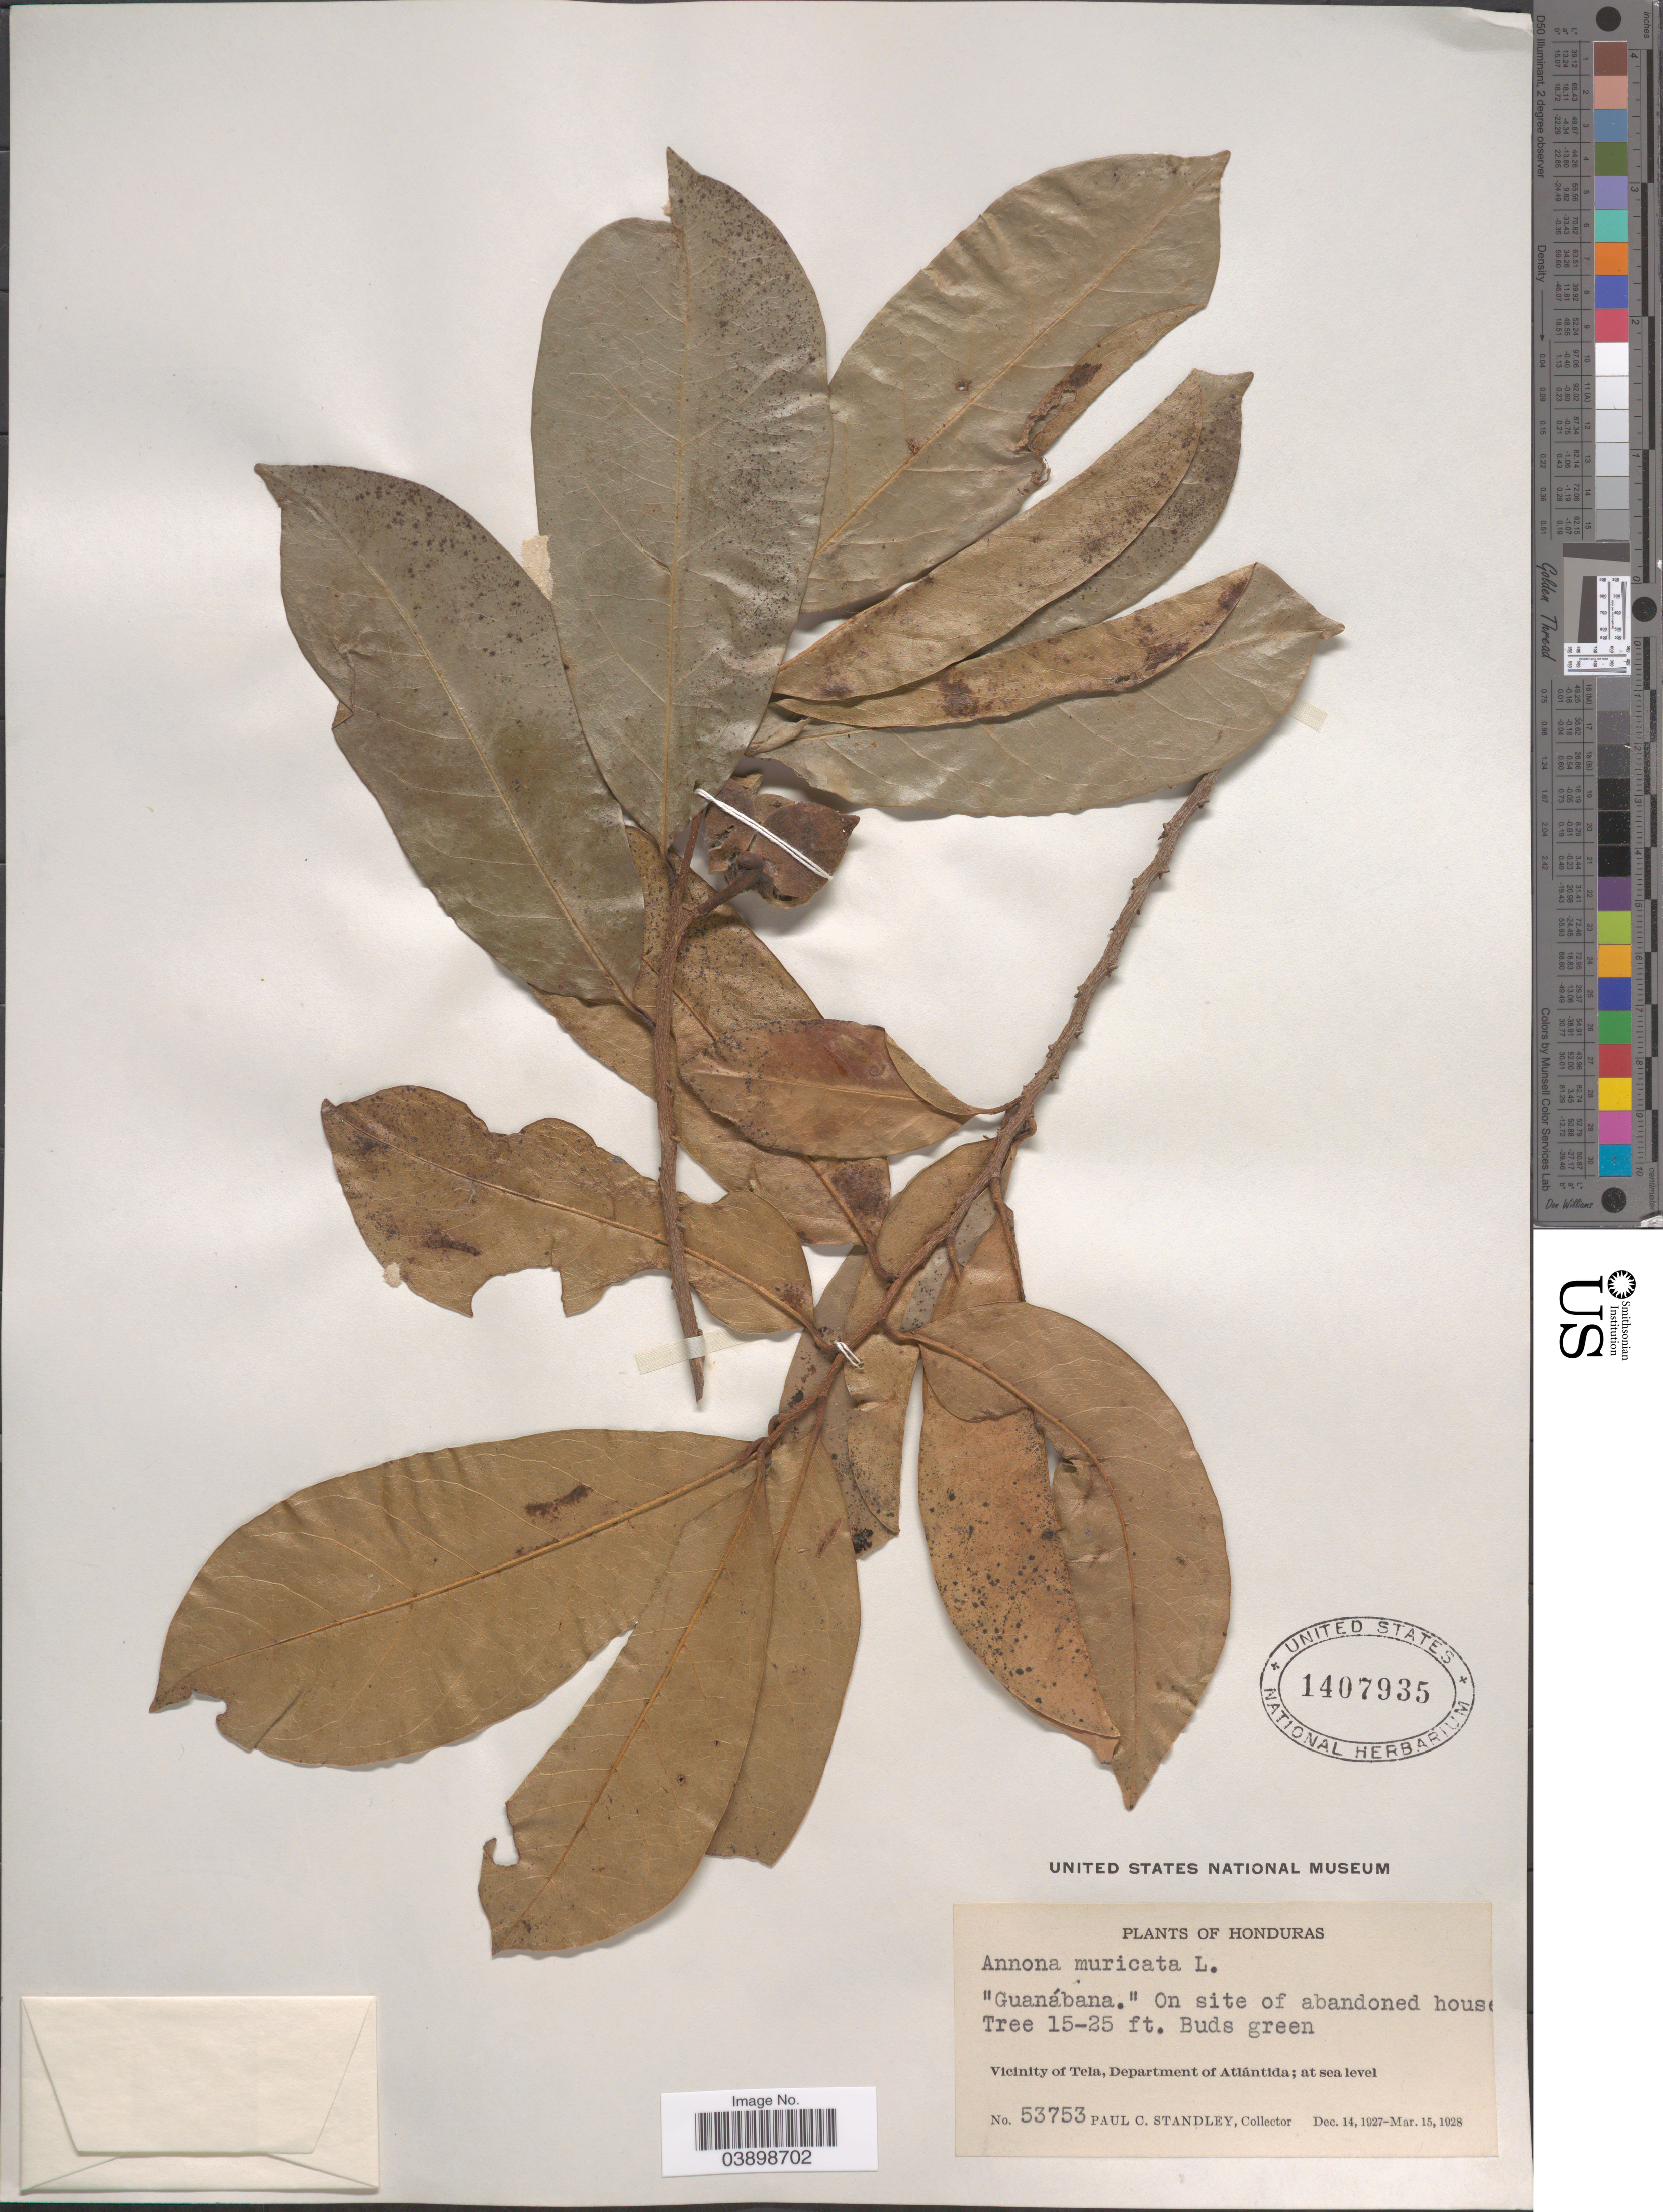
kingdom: Plantae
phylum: Tracheophyta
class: Magnoliopsida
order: Magnoliales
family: Annonaceae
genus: Annona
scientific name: Annona muricata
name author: L.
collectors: P. C. Standley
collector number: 53753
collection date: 1927-12-14/1928-03-15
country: Honduras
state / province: Atlantida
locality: Vicinity of Tela, Department of Atlántida.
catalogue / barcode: US 1407935